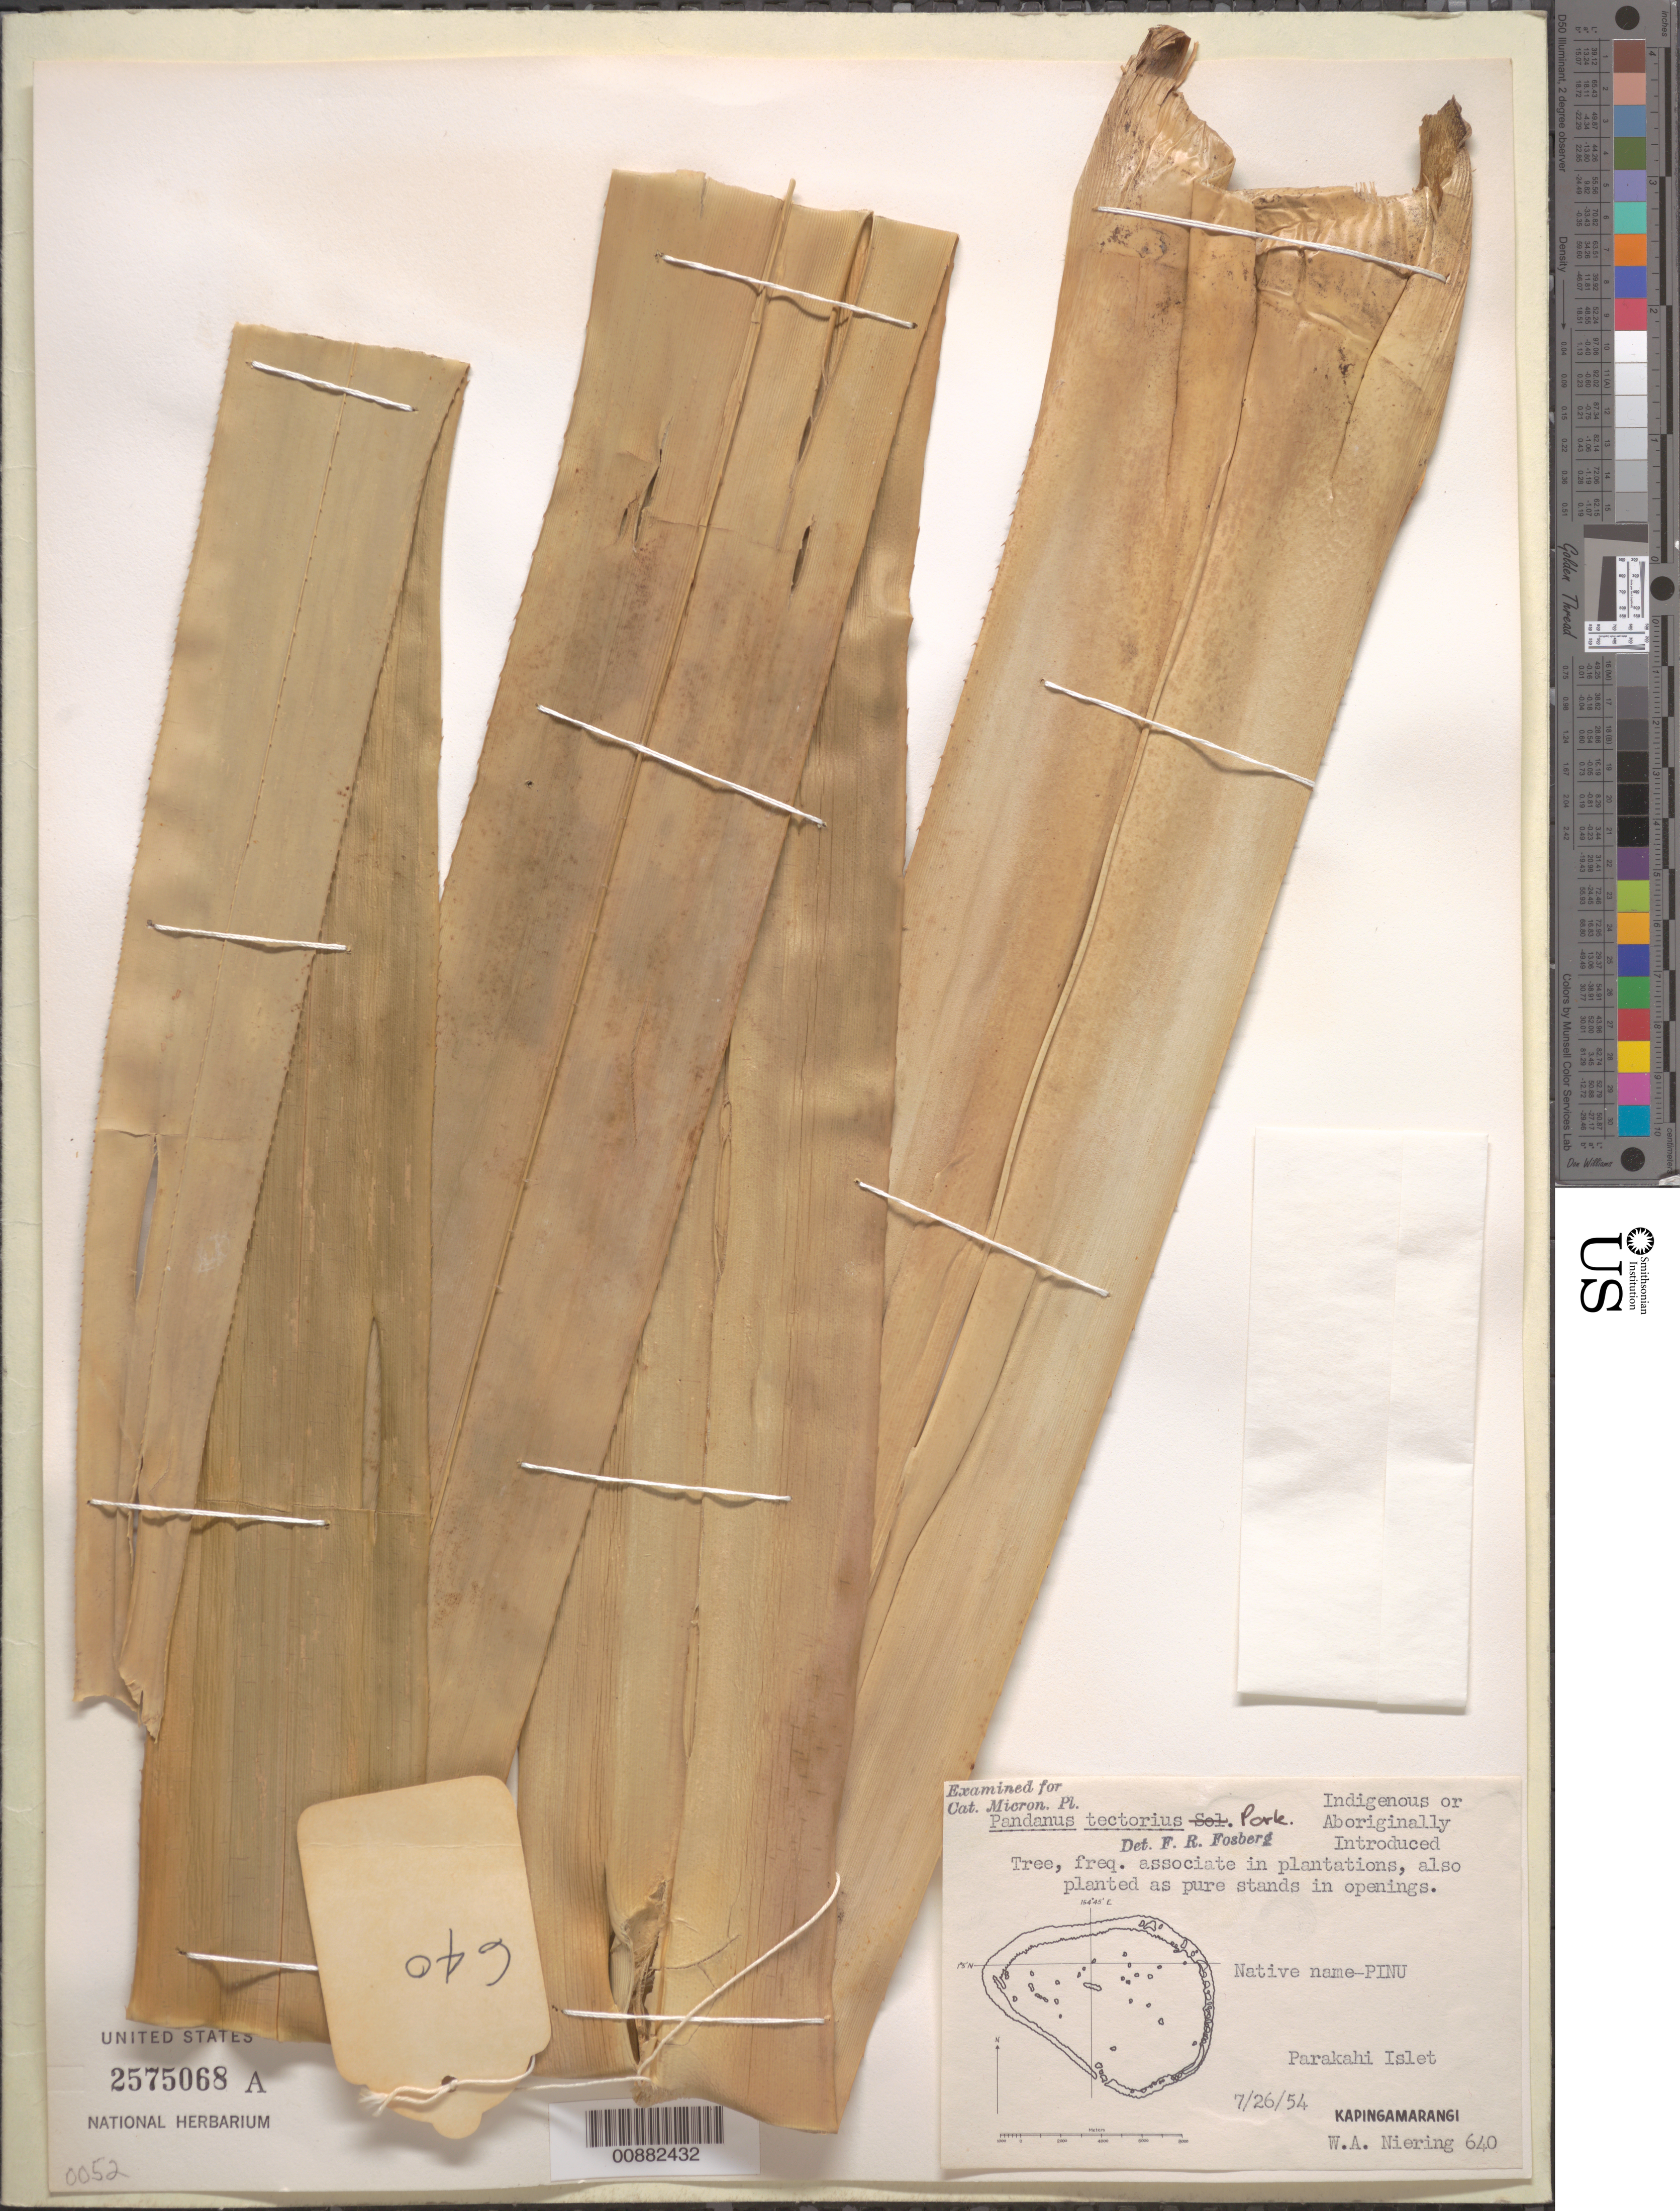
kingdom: Plantae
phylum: Tracheophyta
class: Liliopsida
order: Pandanales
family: Pandanaceae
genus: Pandanus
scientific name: Pandanus tectorius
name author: Parkinson ex DuRoi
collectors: W. Niering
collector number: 640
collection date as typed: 26 Jul 1954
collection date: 1954-07-26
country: Micronesia, Federated States of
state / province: Pohnpei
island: Kapingamarangi Atoll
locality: Parakahi Islet, Kapingamarangi Is.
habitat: Tree, freq. associate in plantations, also as pure stands in openings.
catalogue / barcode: US 2575068